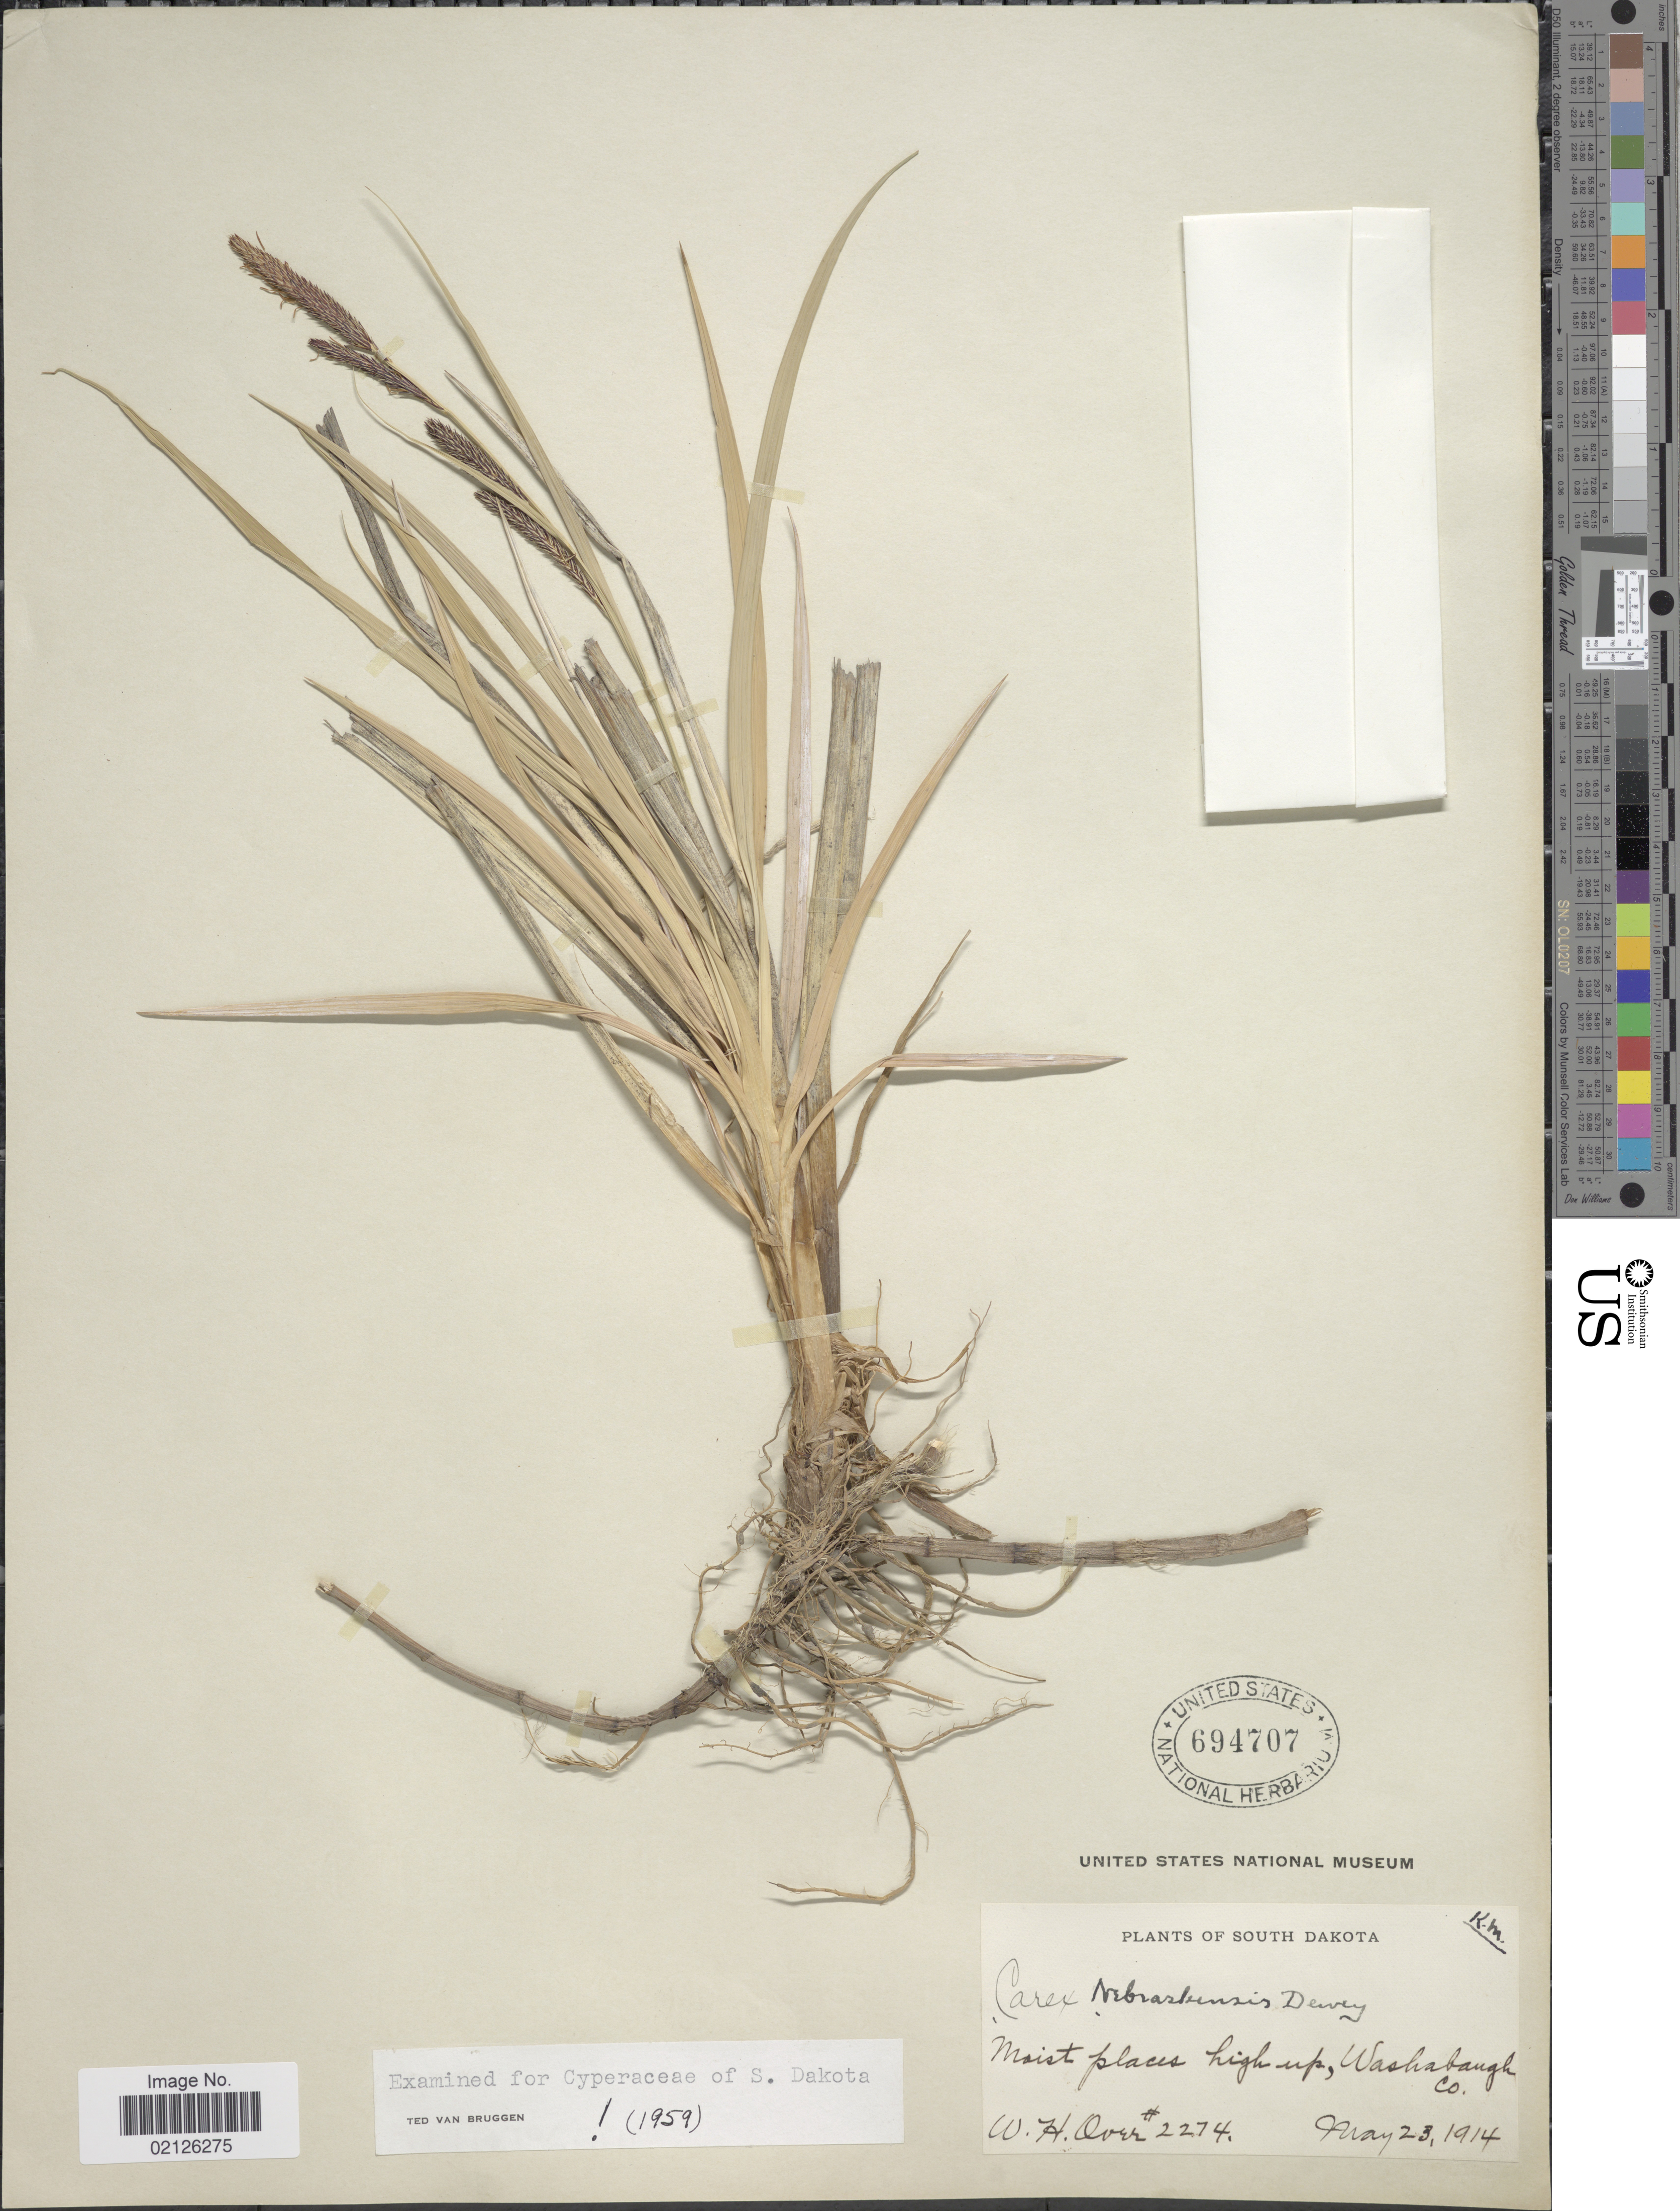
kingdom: Plantae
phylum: Tracheophyta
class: Liliopsida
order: Poales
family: Cyperaceae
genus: Carex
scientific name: Carex nebrascensis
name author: Dewey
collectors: W. Over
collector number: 2274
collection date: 1914-05-23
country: United States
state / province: South Dakota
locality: Washabaugh Co.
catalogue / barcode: US 694707